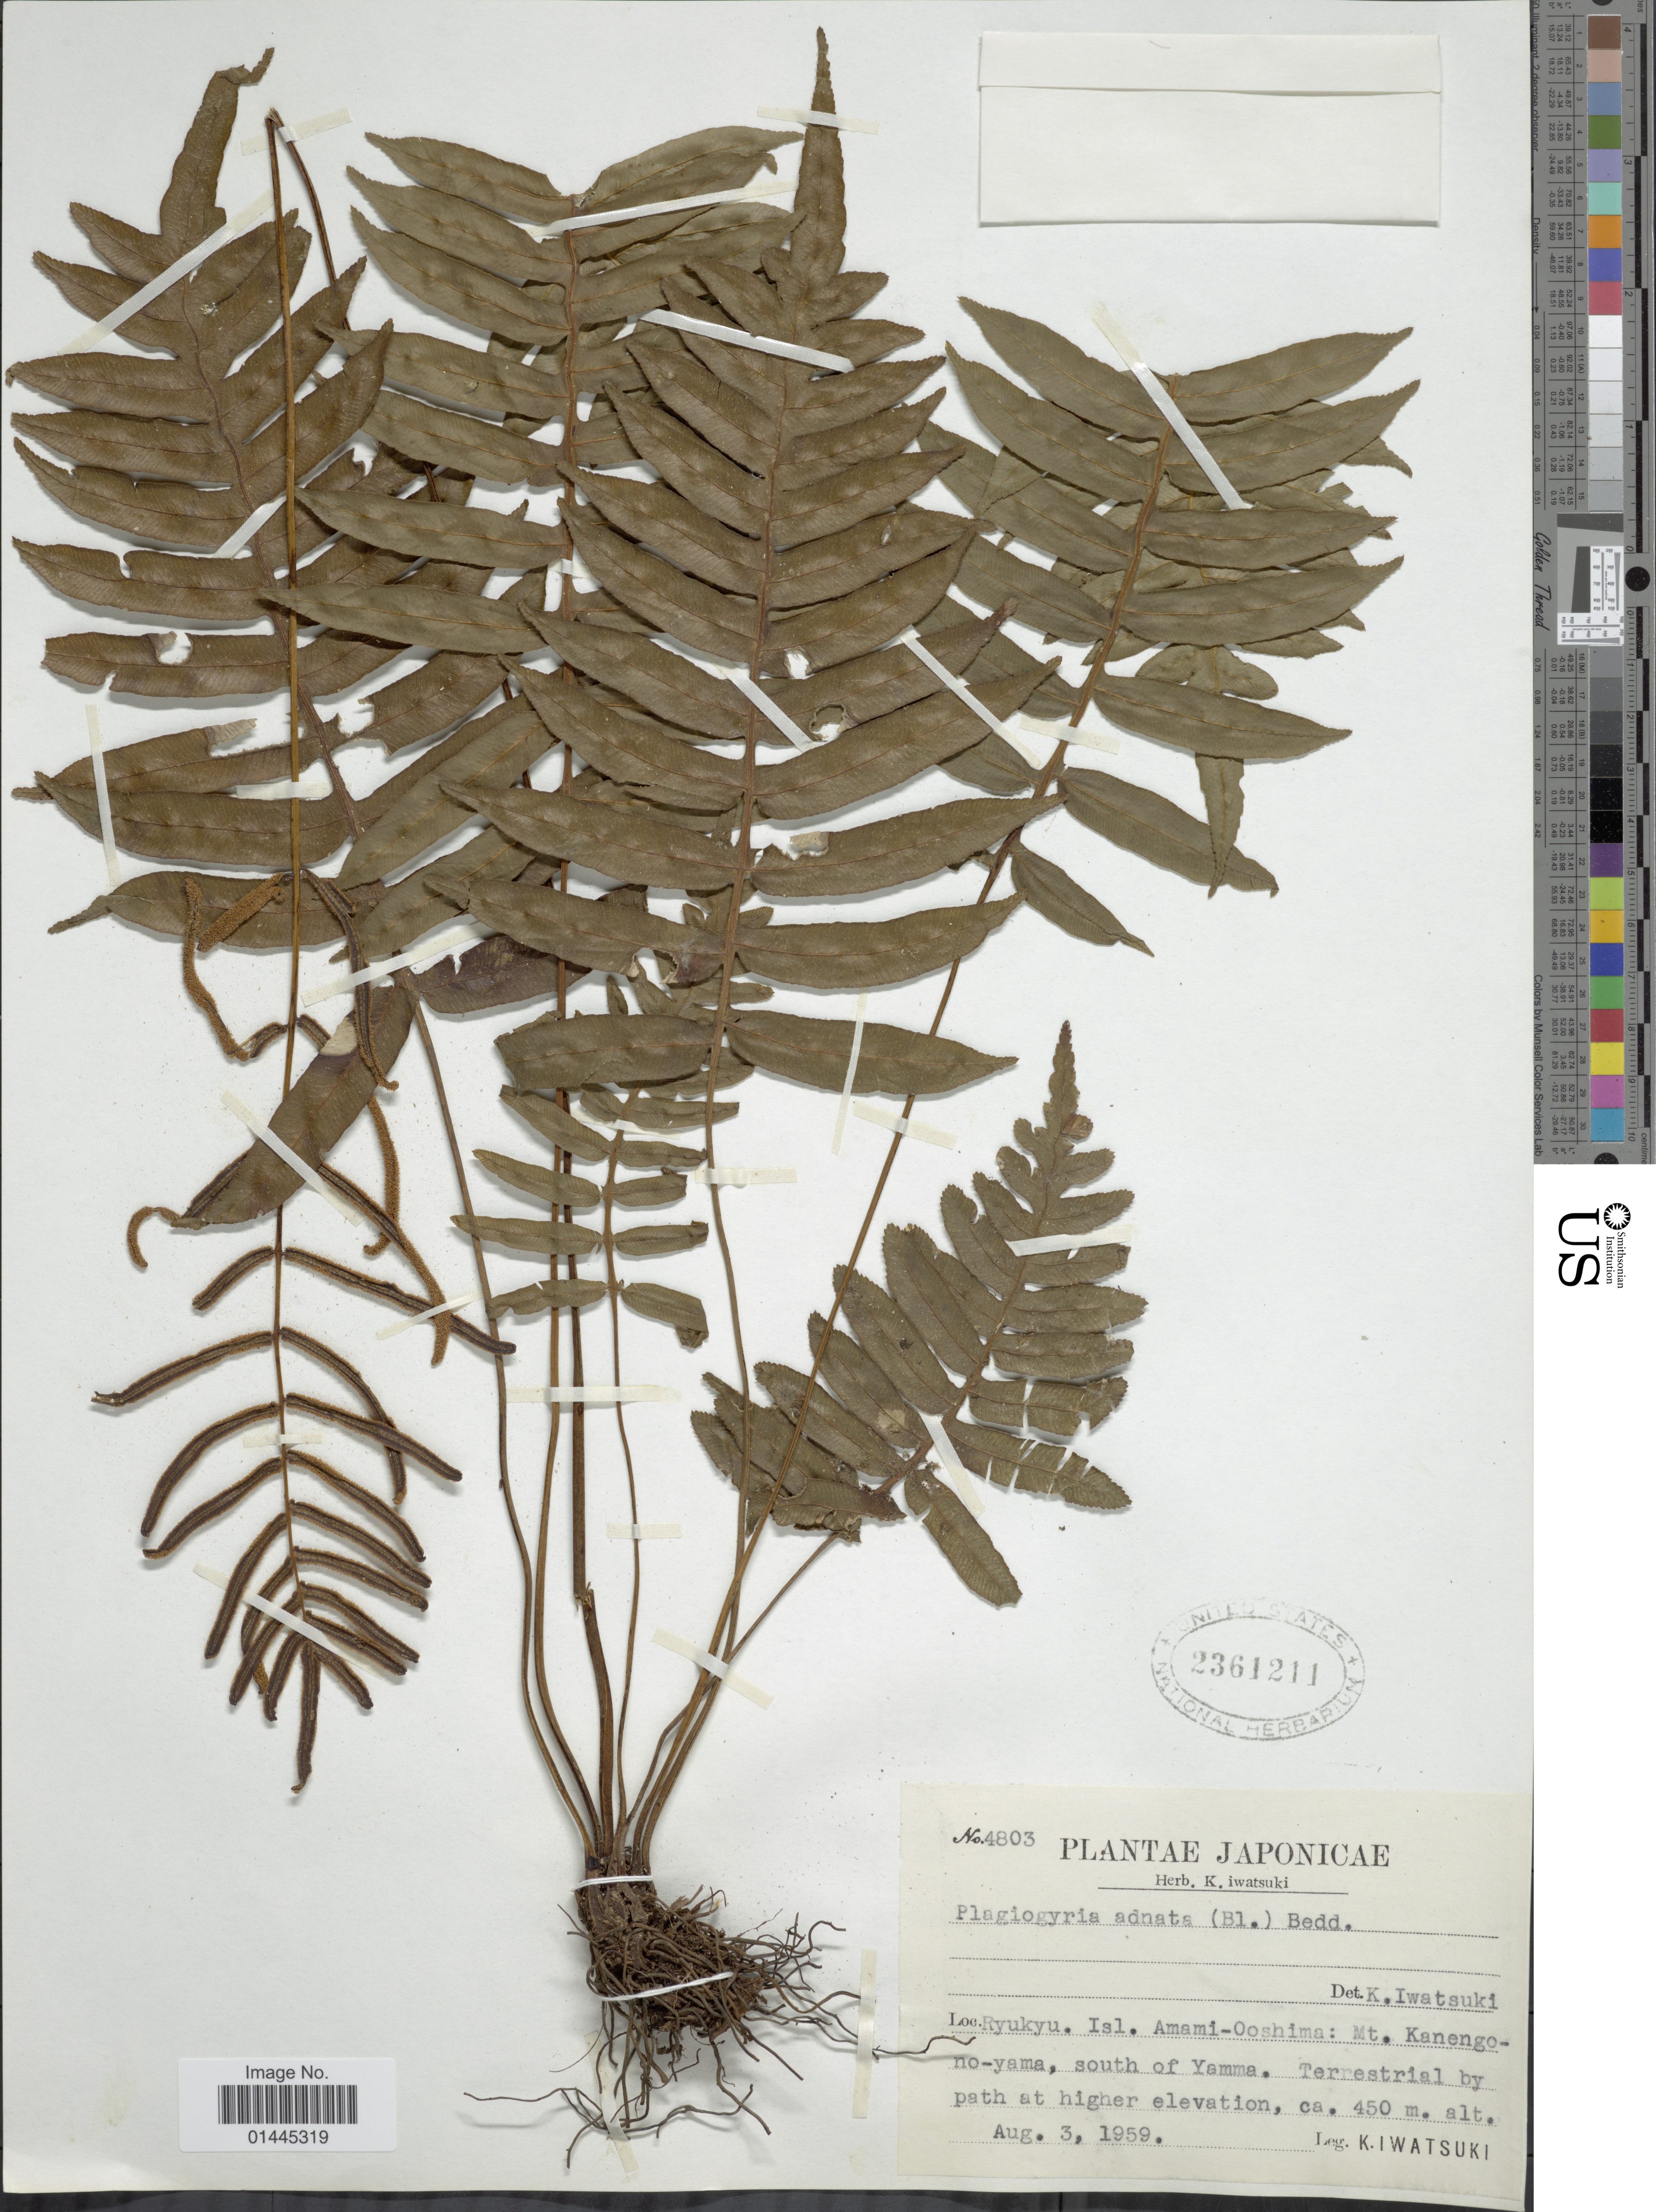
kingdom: Plantae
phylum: Tracheophyta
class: Polypodiopsida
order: Cyatheales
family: Plagiogyriaceae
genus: Plagiogyria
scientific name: Plagiogyria adnata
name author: (Blume) Bedd.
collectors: K. Iwatsuki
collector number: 4803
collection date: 1959-08-03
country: Japan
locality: Japonicae, Ryukyu, Isl. Amami-Ooshima: Mt. Kanengo-no-yama, south of Yamma.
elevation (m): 450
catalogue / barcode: US 2361211